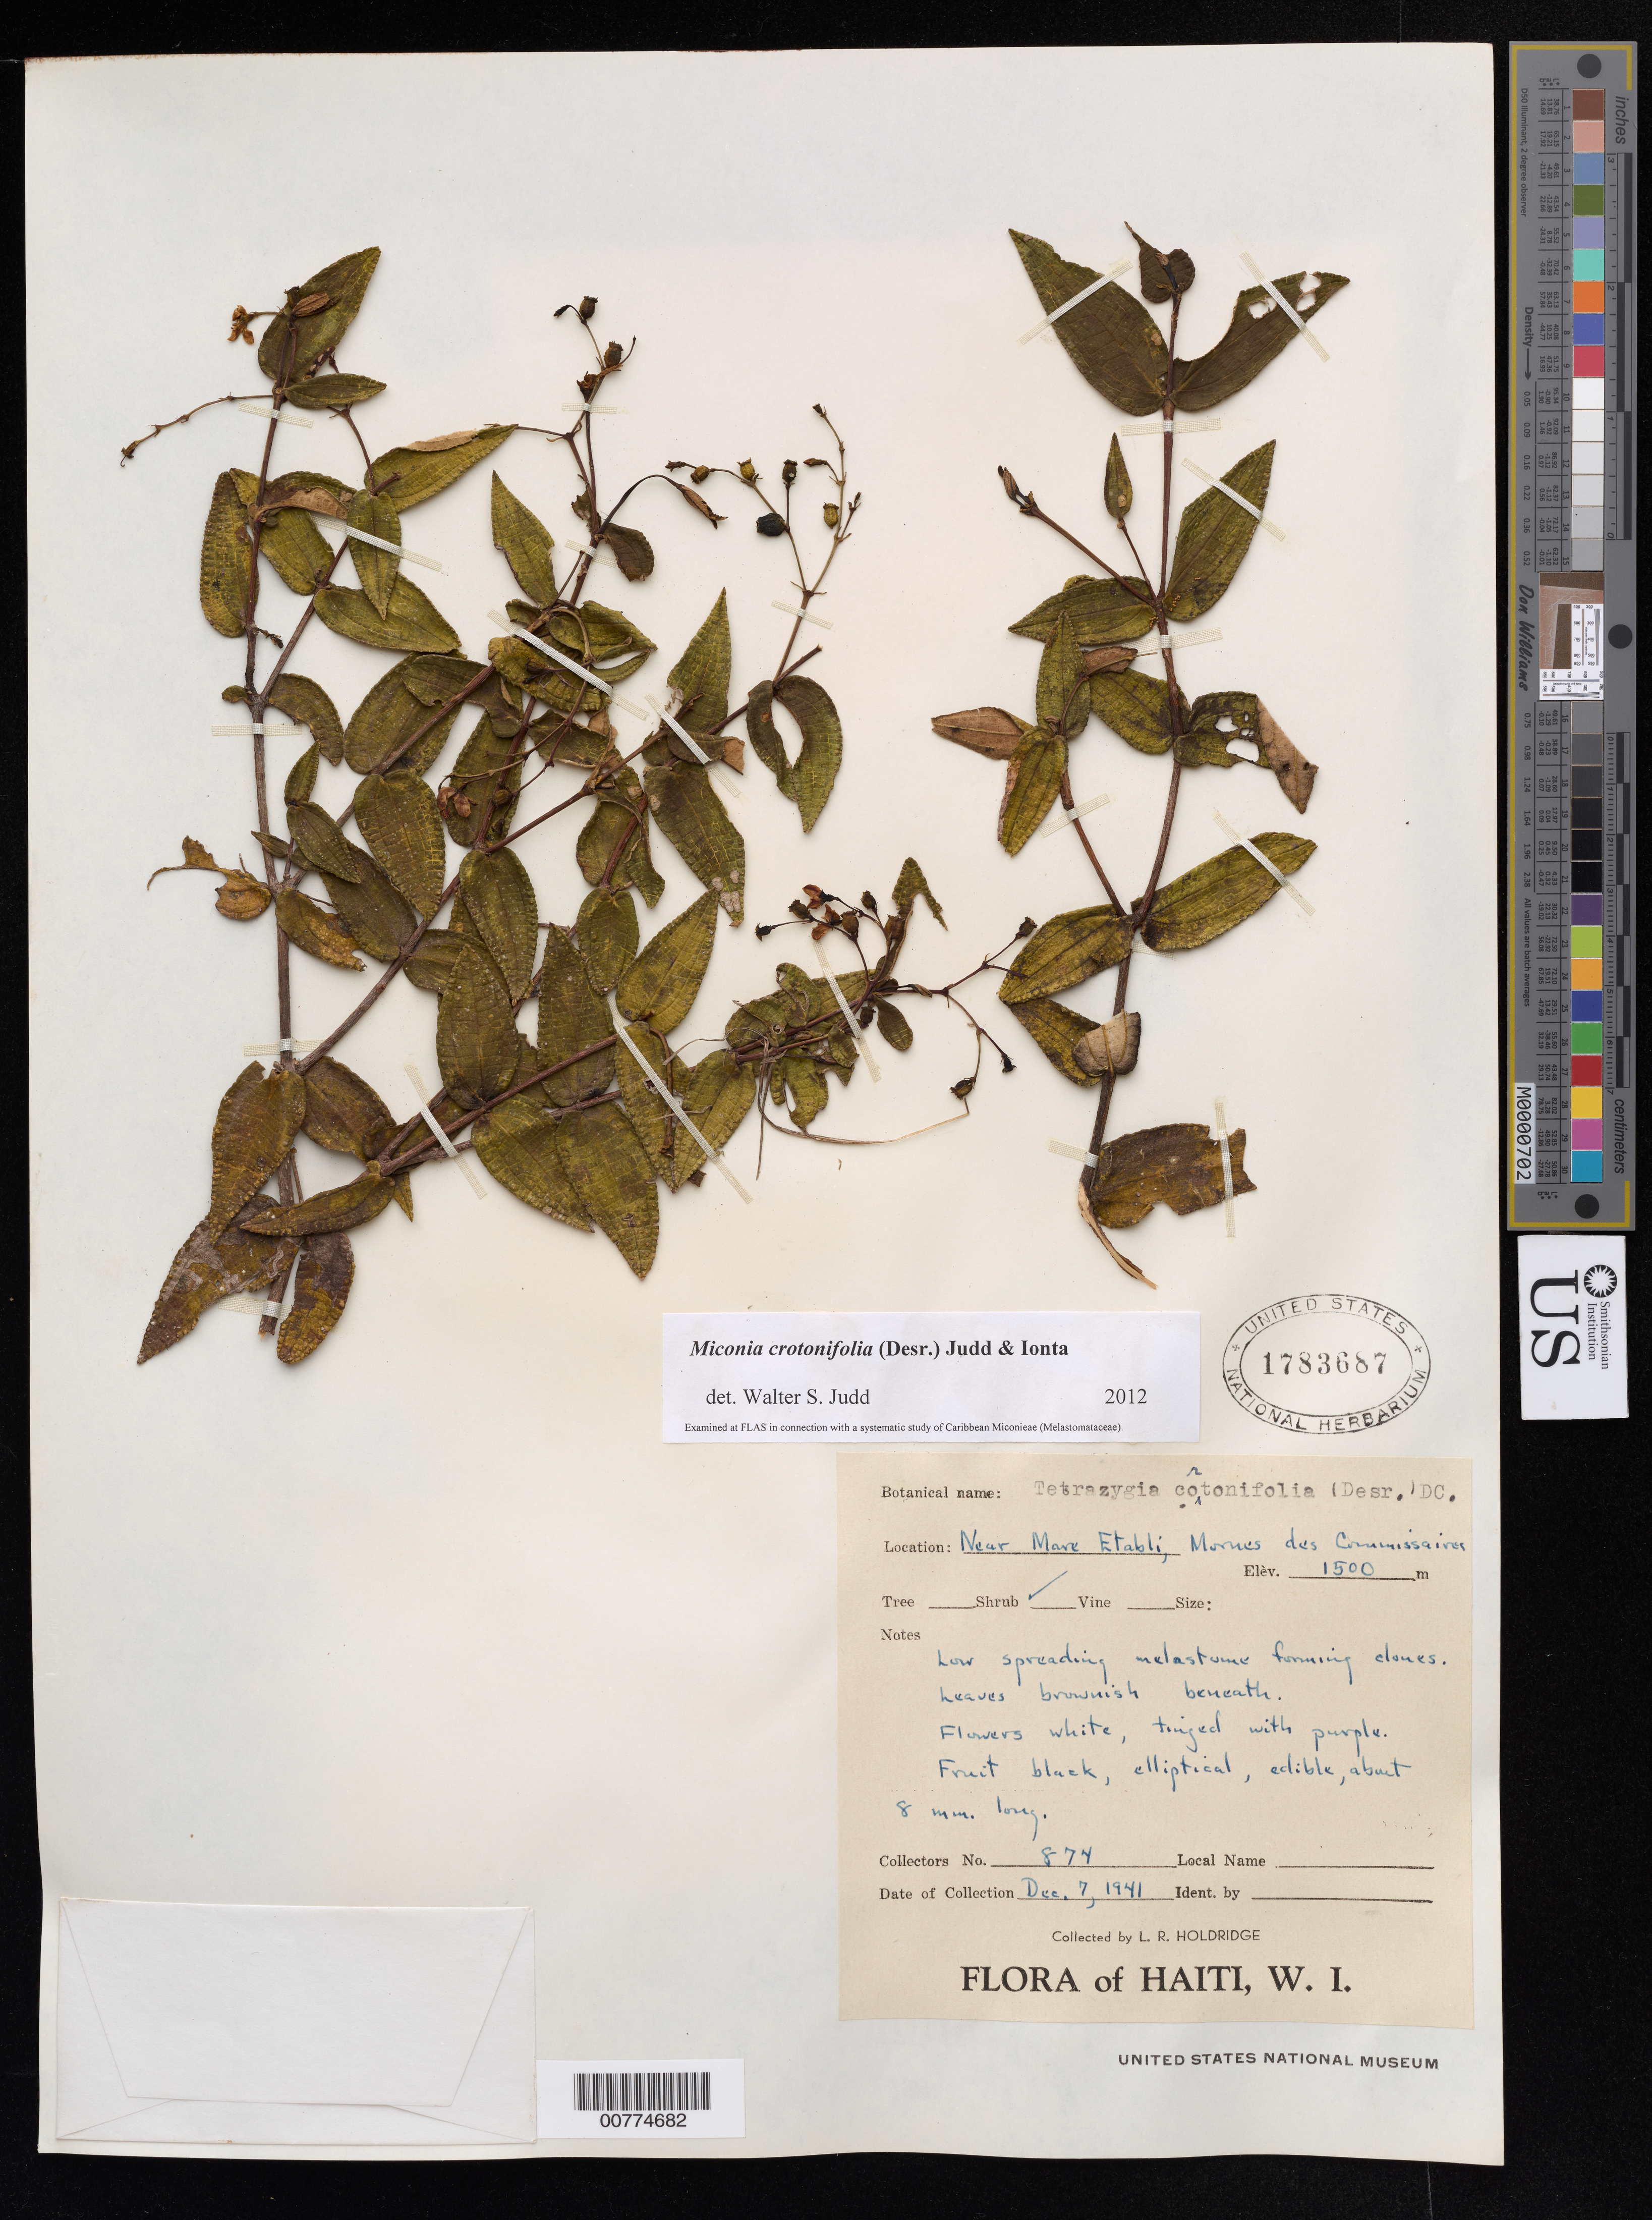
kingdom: Plantae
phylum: Tracheophyta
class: Magnoliopsida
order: Myrtales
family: Melastomataceae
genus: Miconia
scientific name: Miconia crotonifolia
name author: (Desr.) Judd & Ionta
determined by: Judd, Walter S.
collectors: L. Holdridge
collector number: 874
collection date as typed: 07 Dec 1941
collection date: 1941-12-07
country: Haiti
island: Hispaniola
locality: Near Mare Etabli, Mornes des Commissaires.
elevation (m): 1500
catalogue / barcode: US 1783687